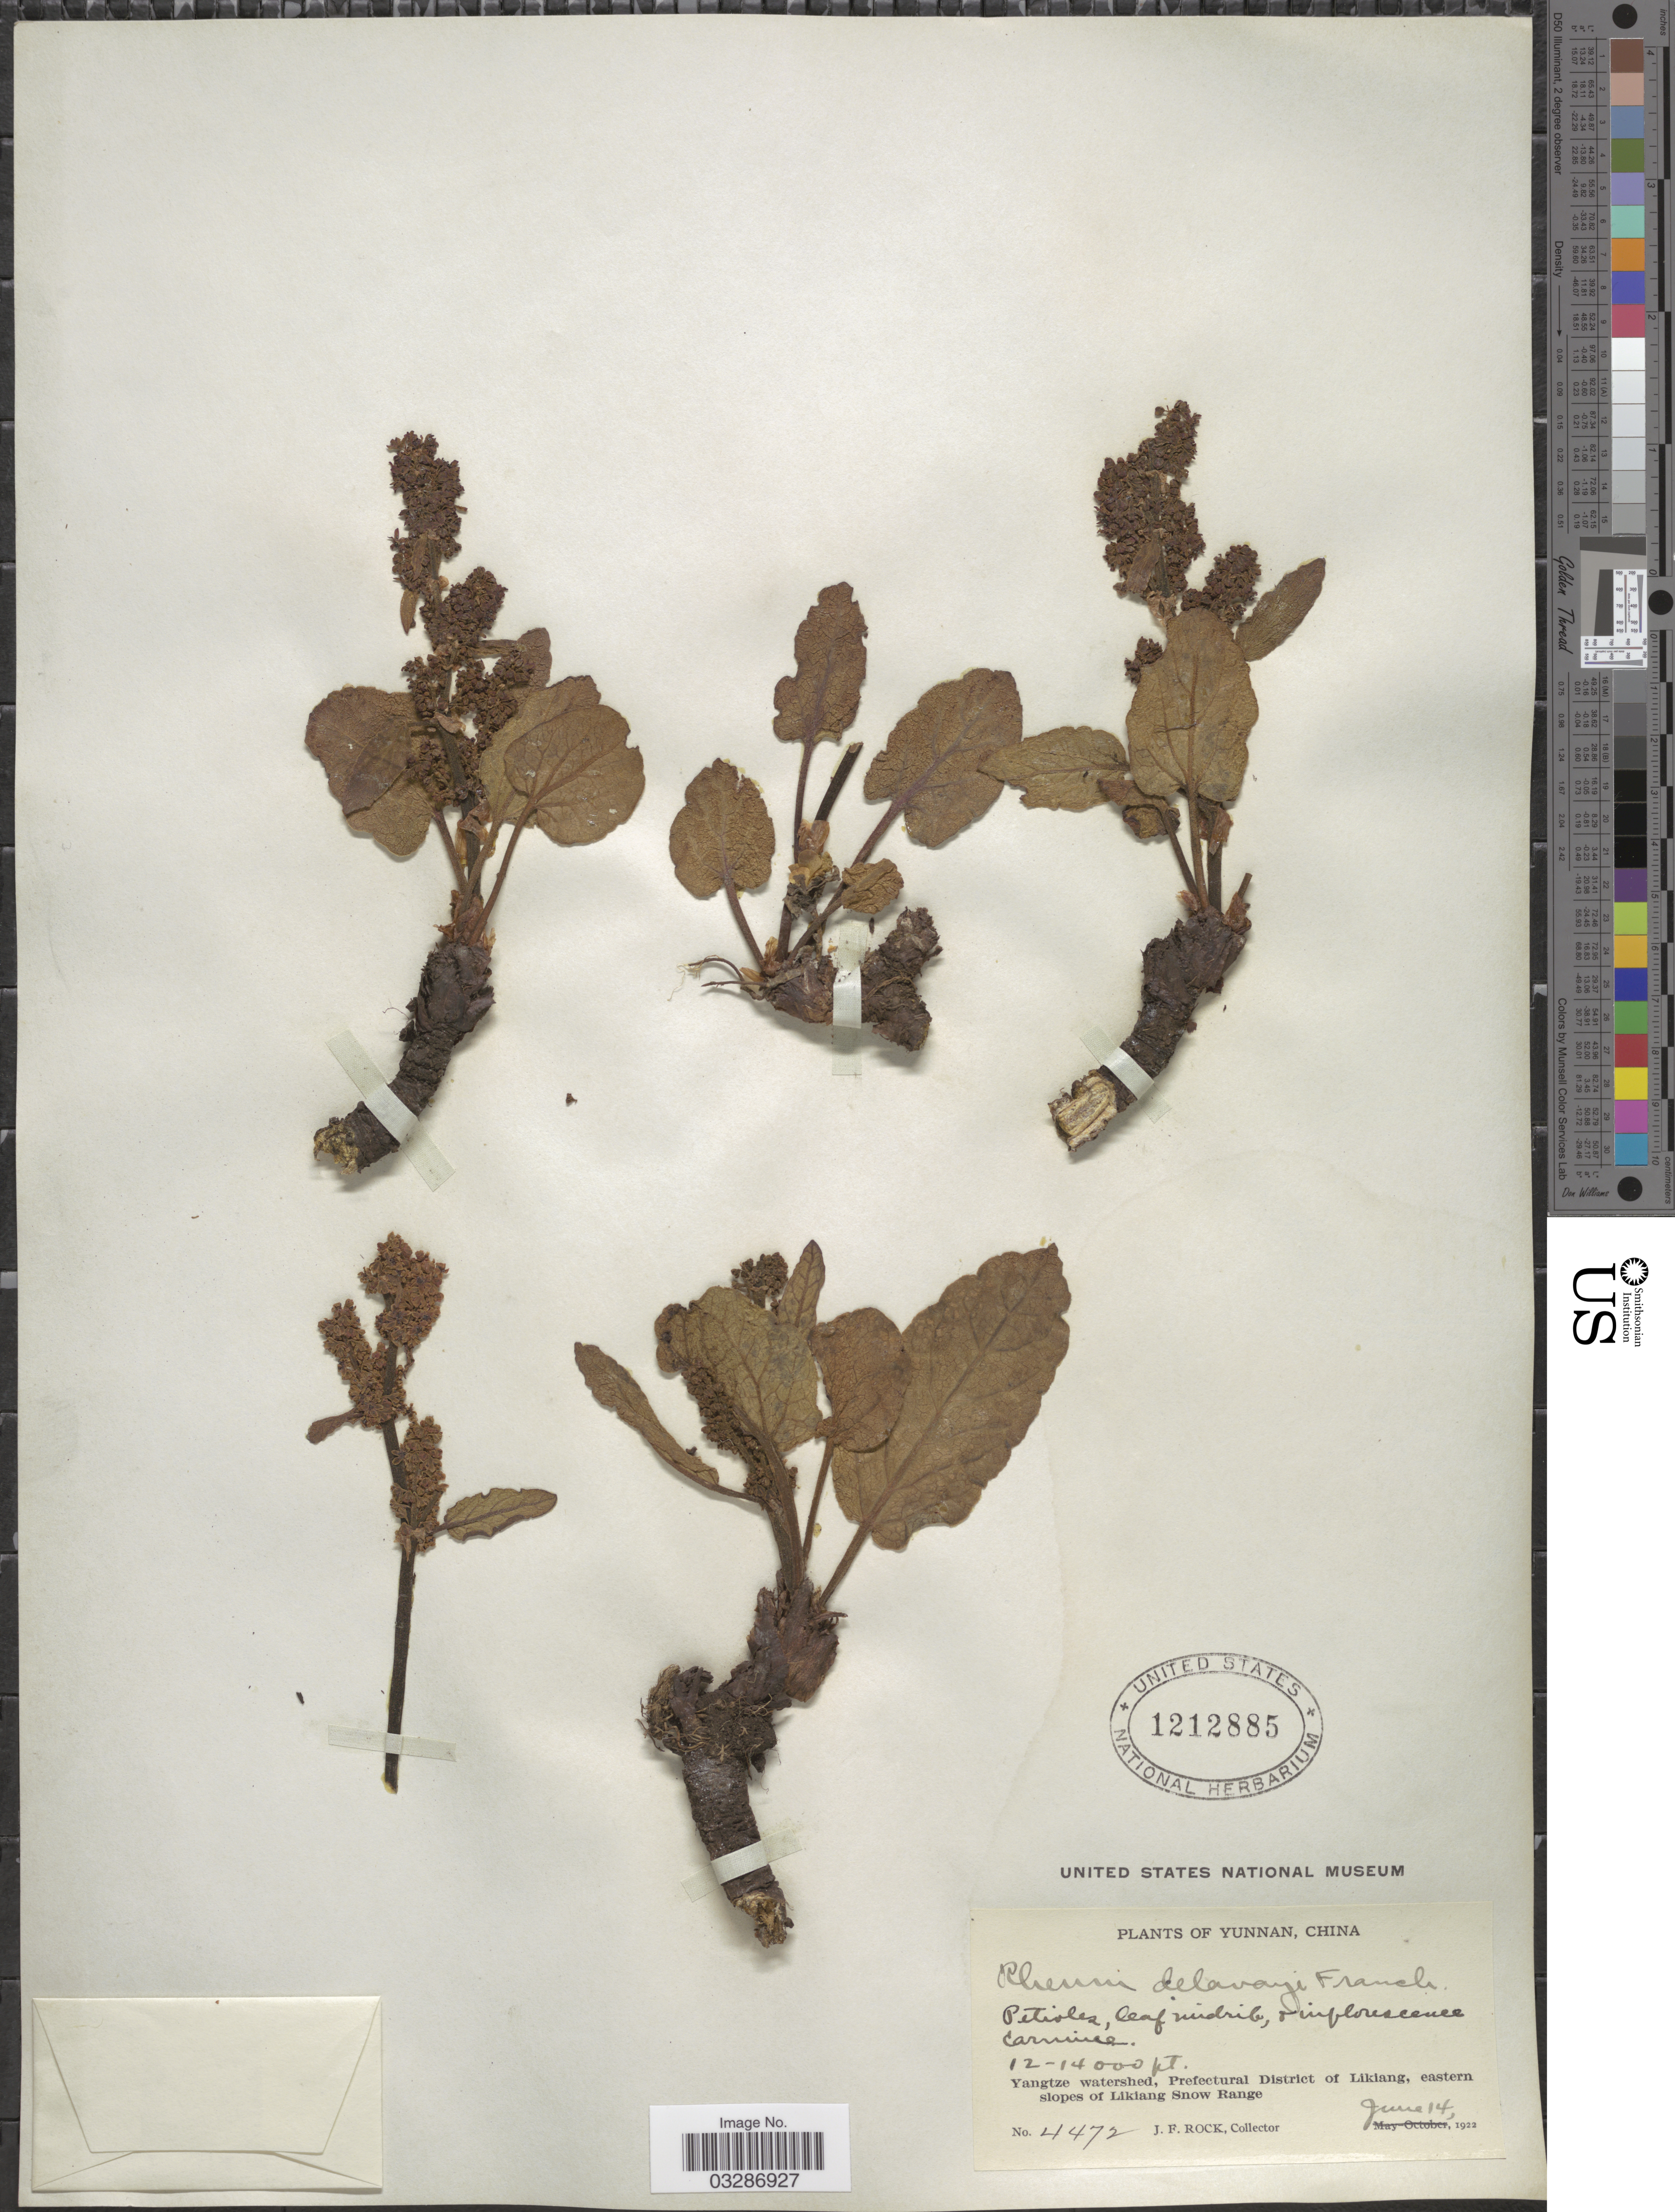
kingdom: Plantae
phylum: Tracheophyta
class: Magnoliopsida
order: Caryophyllales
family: Polygonaceae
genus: Rheum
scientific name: Rheum delavayi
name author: Franch.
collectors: J. Rock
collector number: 4472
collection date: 1922-06-14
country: China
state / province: Yunnan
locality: Yangtze watershed, Prefectural District of Likiang, eastern slopes of Likiang Snow Range.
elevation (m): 3658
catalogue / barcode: US 1212885